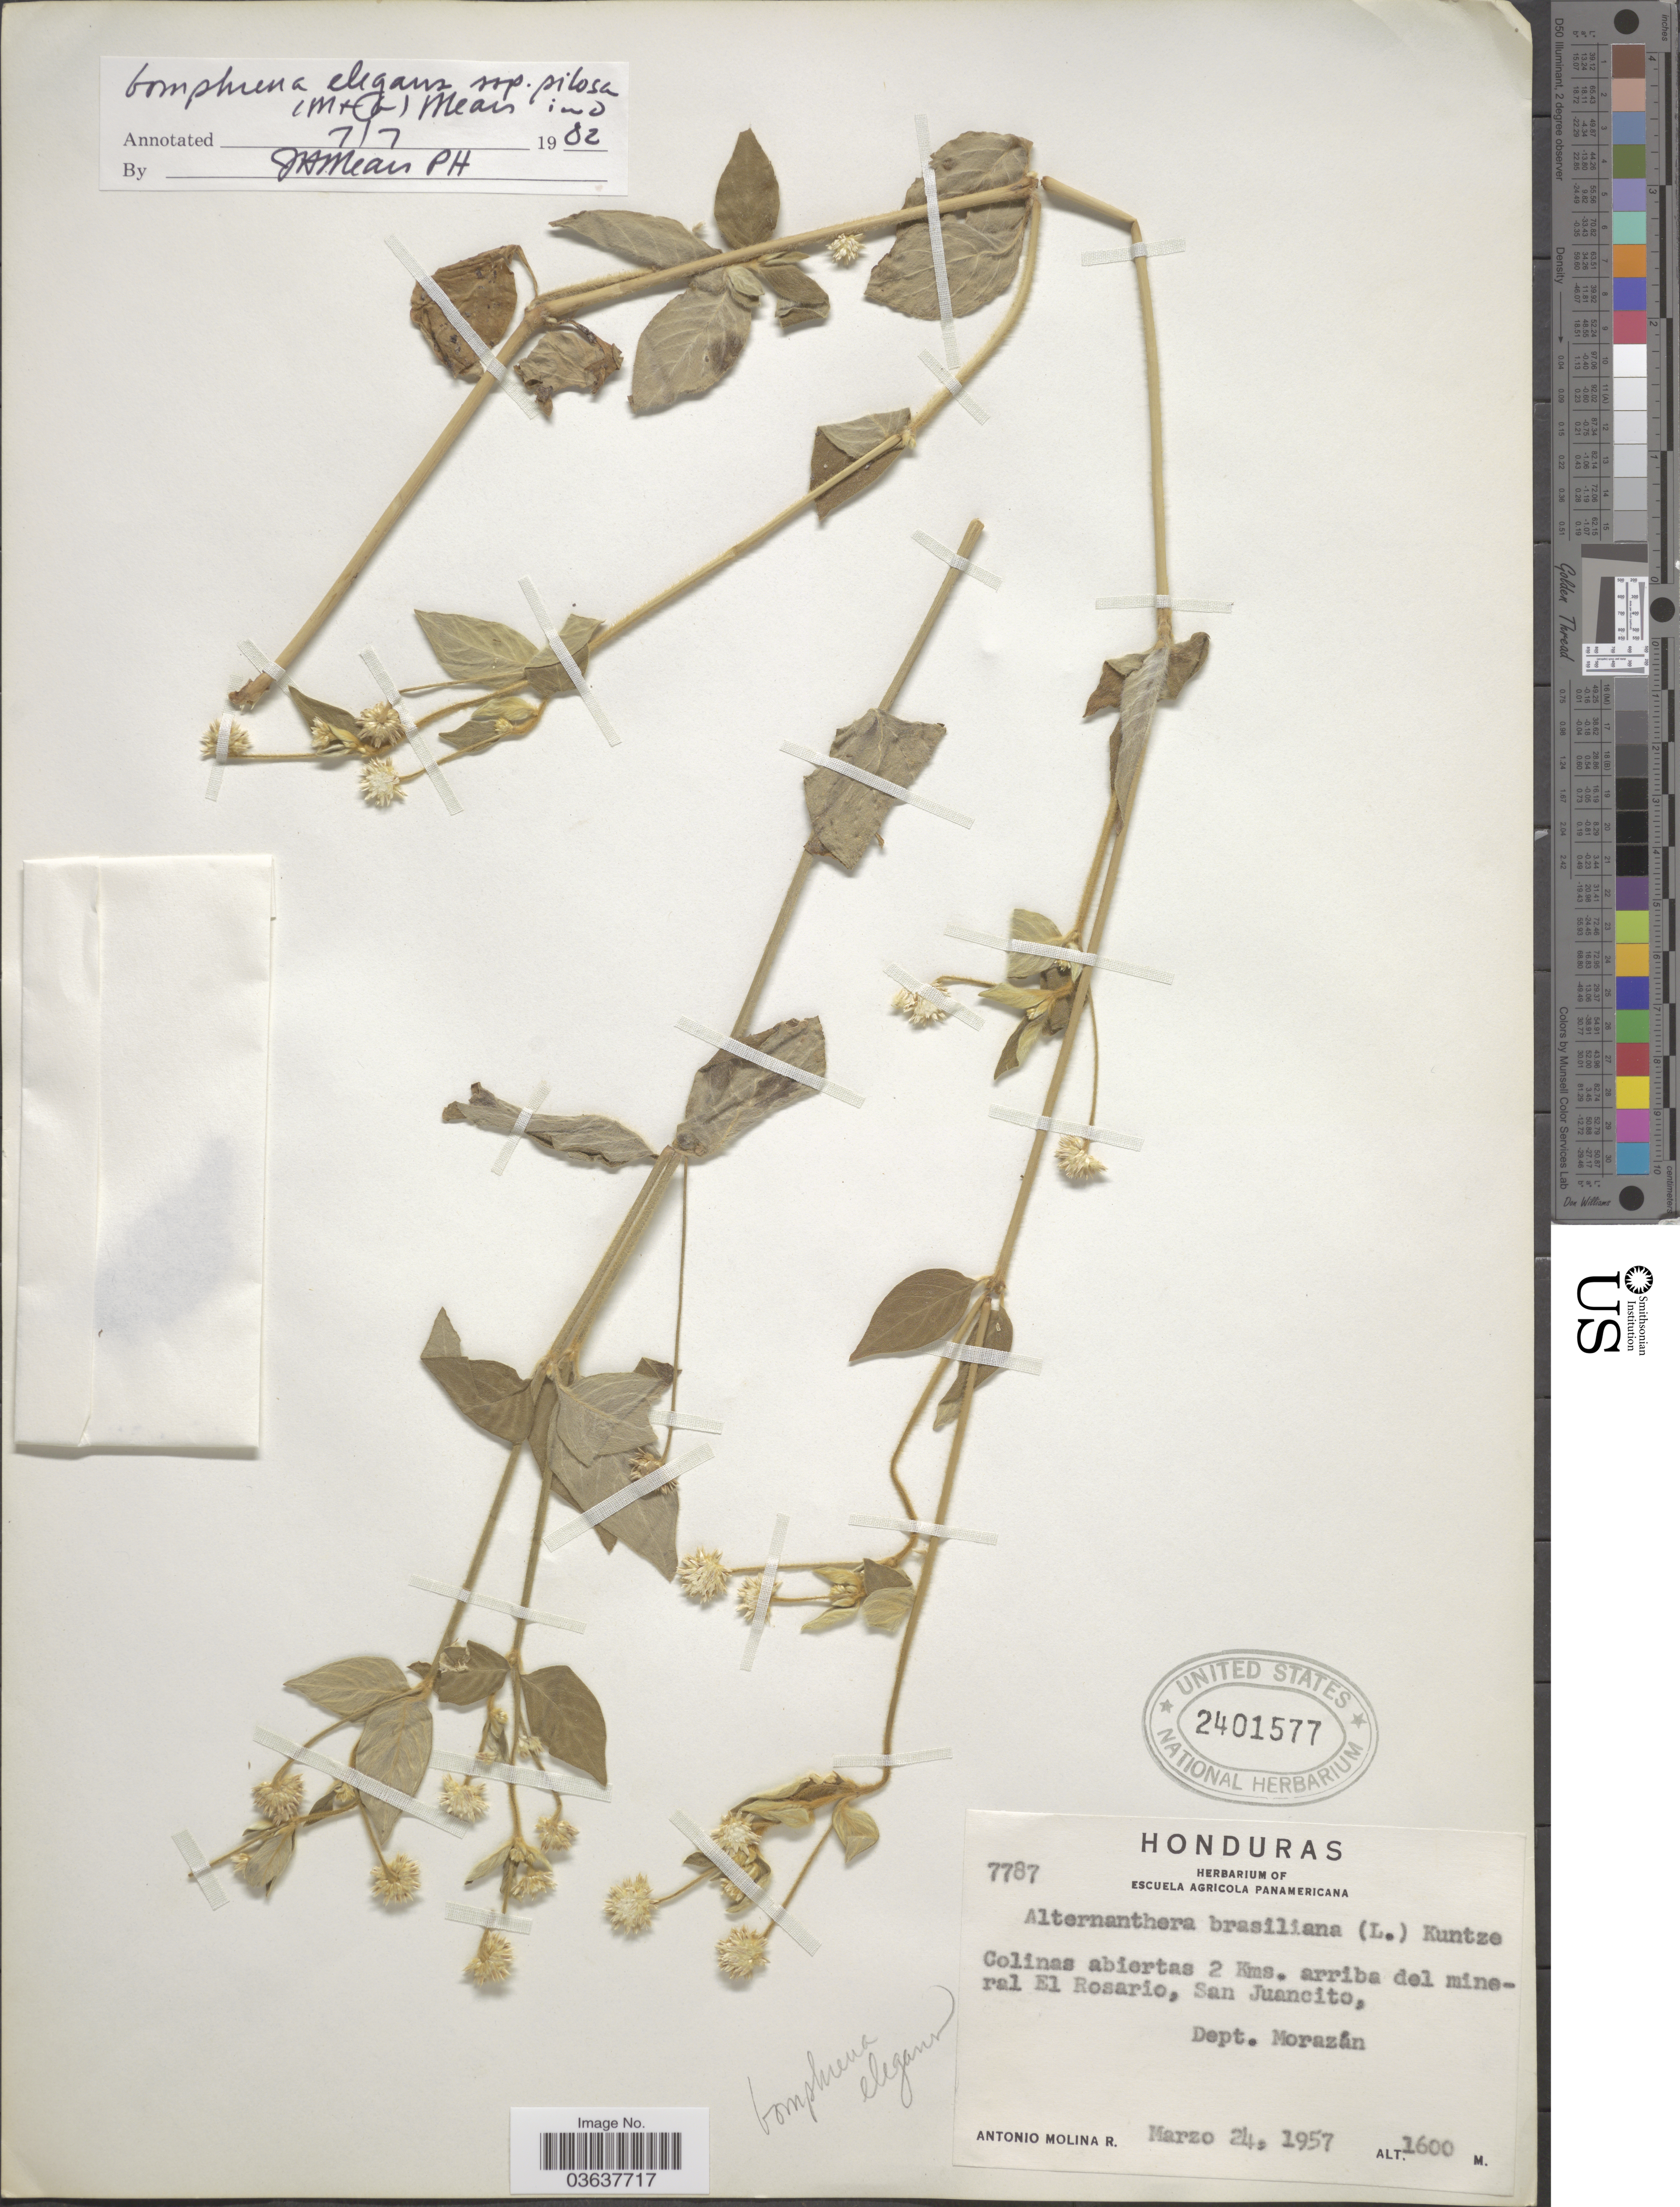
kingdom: Plantae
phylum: Tracheophyta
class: Magnoliopsida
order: Caryophyllales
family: Amaranthaceae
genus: Gomphrena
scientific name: Gomphrena elegans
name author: Mart.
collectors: A. Molina R.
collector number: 7787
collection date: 1957-03-24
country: Honduras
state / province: Fco. Morazán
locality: Colinas abiertas 2 Kms. arriba del mineral El Rosario, San Juancito, Dept. Morazán.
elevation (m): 1600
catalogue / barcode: US 2401577